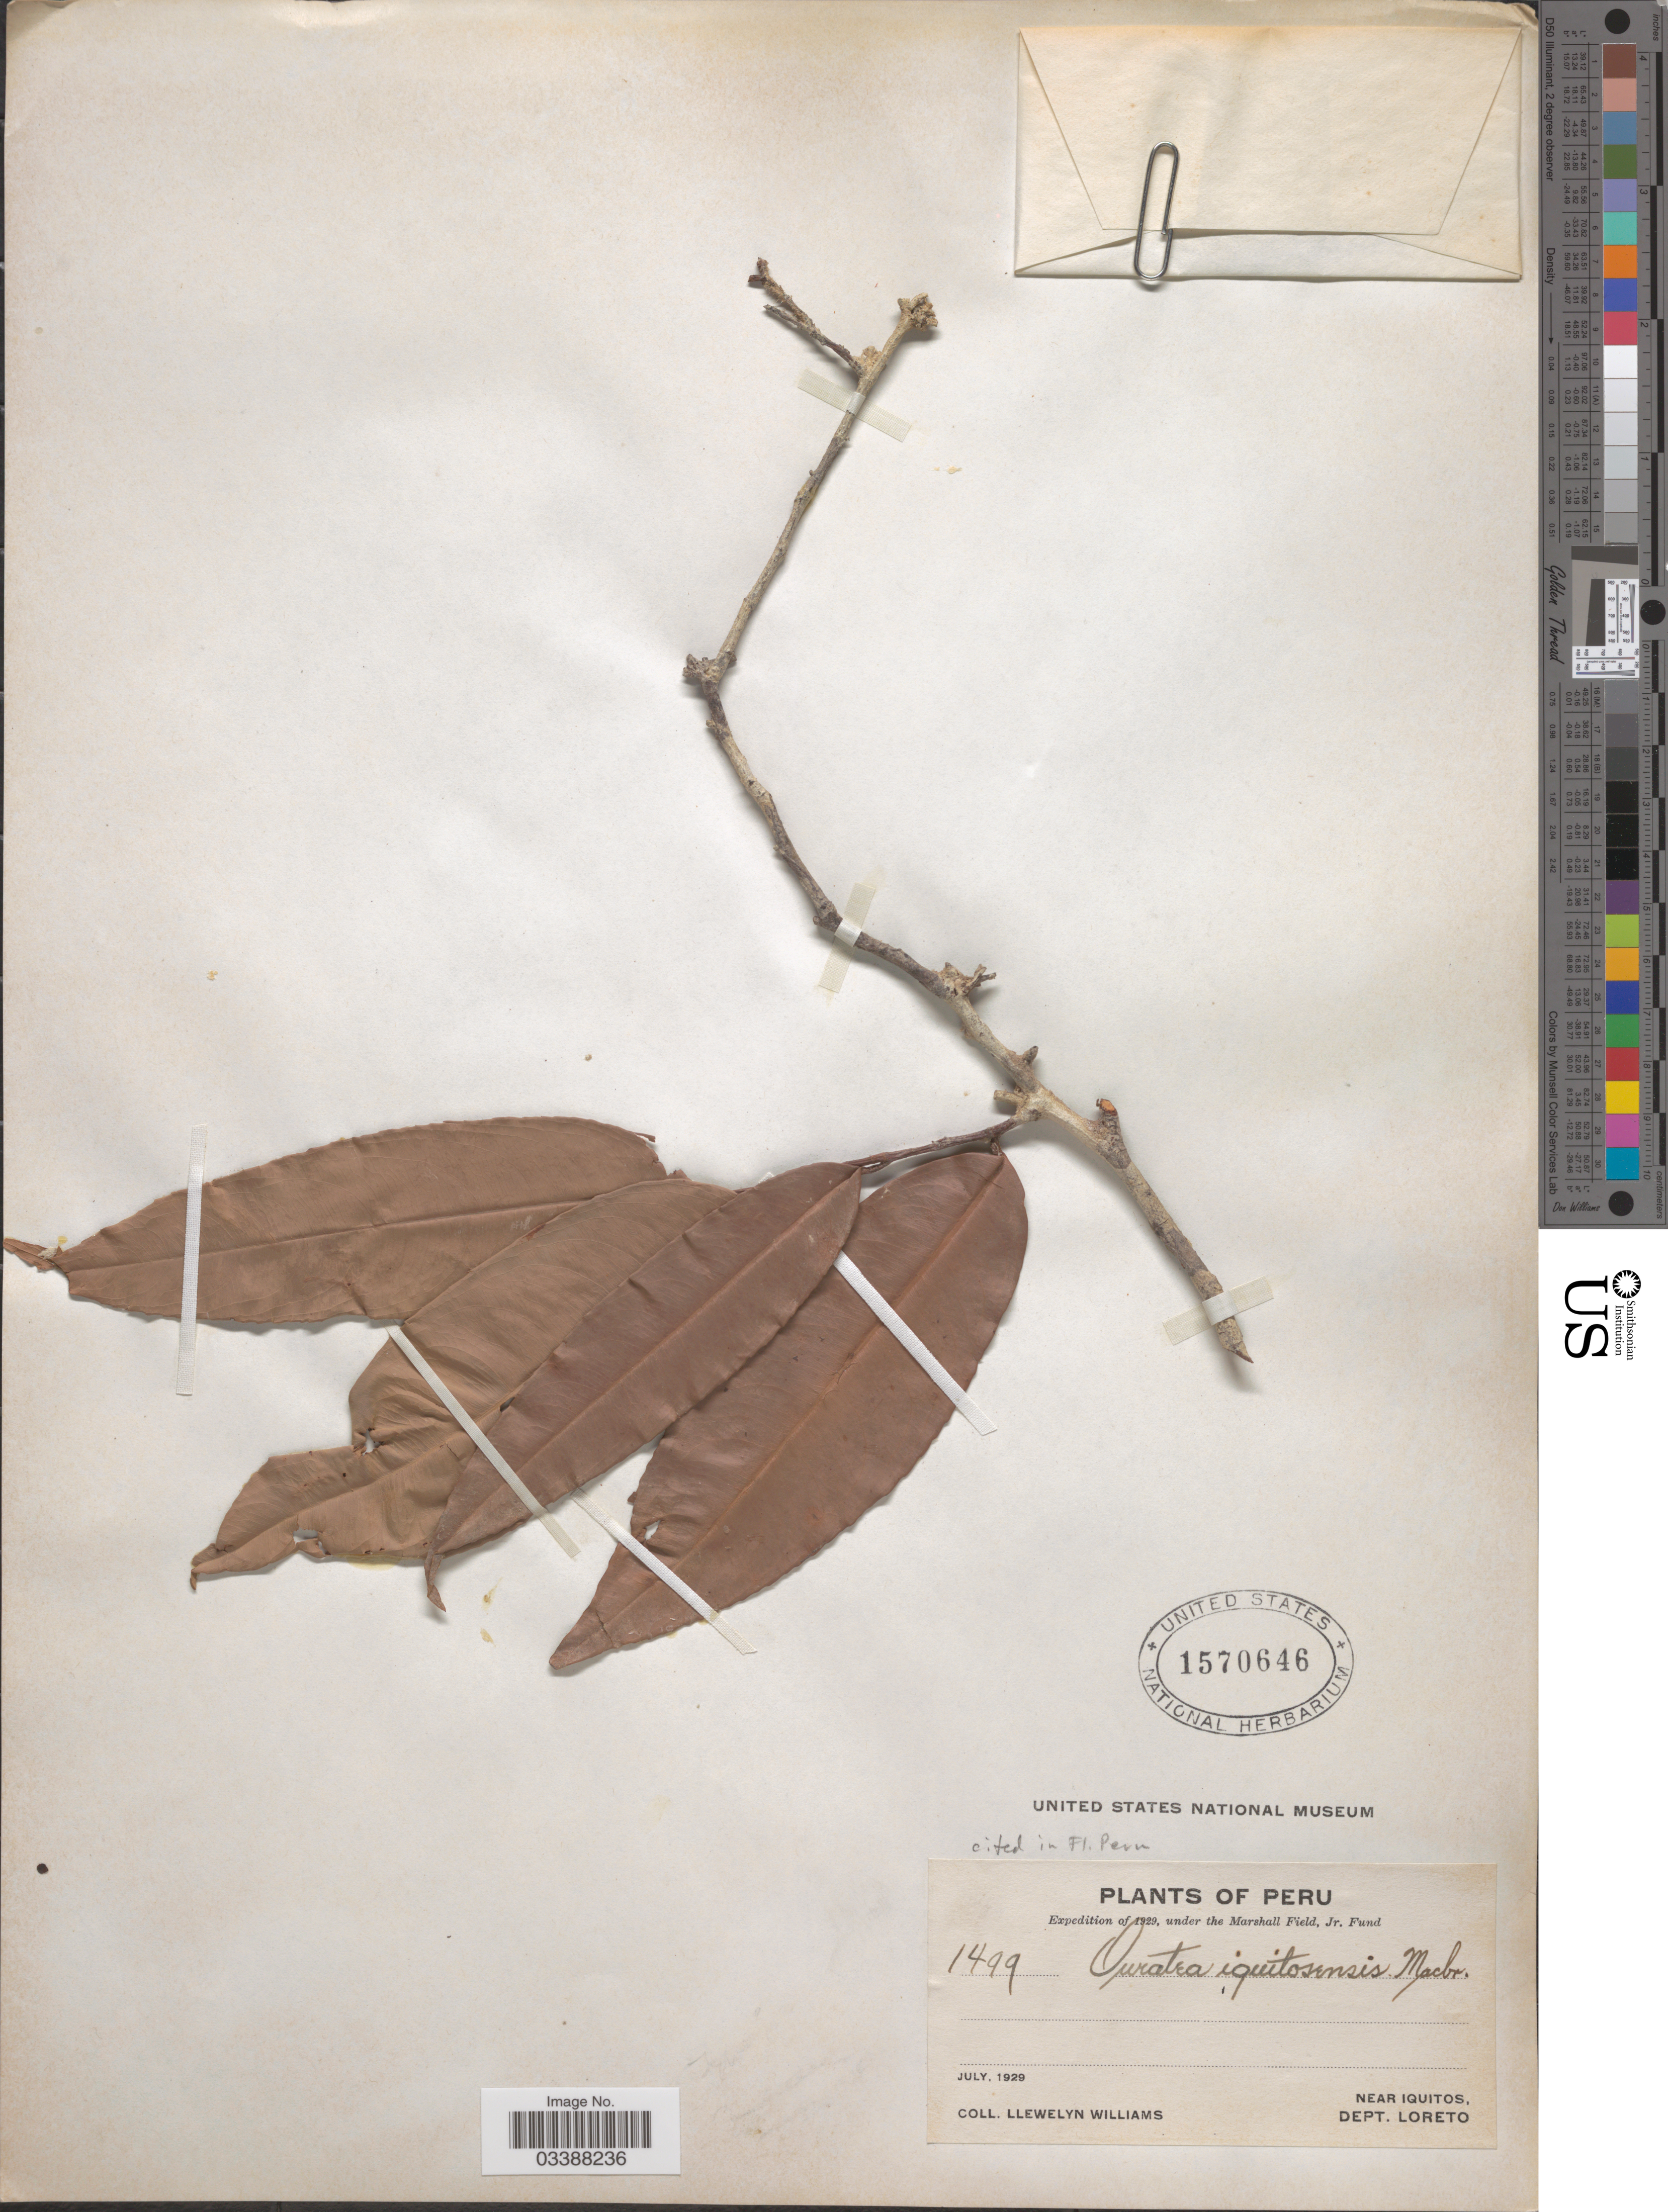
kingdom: Plantae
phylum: Tracheophyta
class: Magnoliopsida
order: Malpighiales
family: Ochnaceae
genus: Ouratea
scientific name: Ouratea iquitoensis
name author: J.F. Macbr.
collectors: Ll. Williams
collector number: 1499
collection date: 1929-07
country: Peru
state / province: Loreto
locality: Near Iquitos, Dept. Loreto.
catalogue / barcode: US 1570646